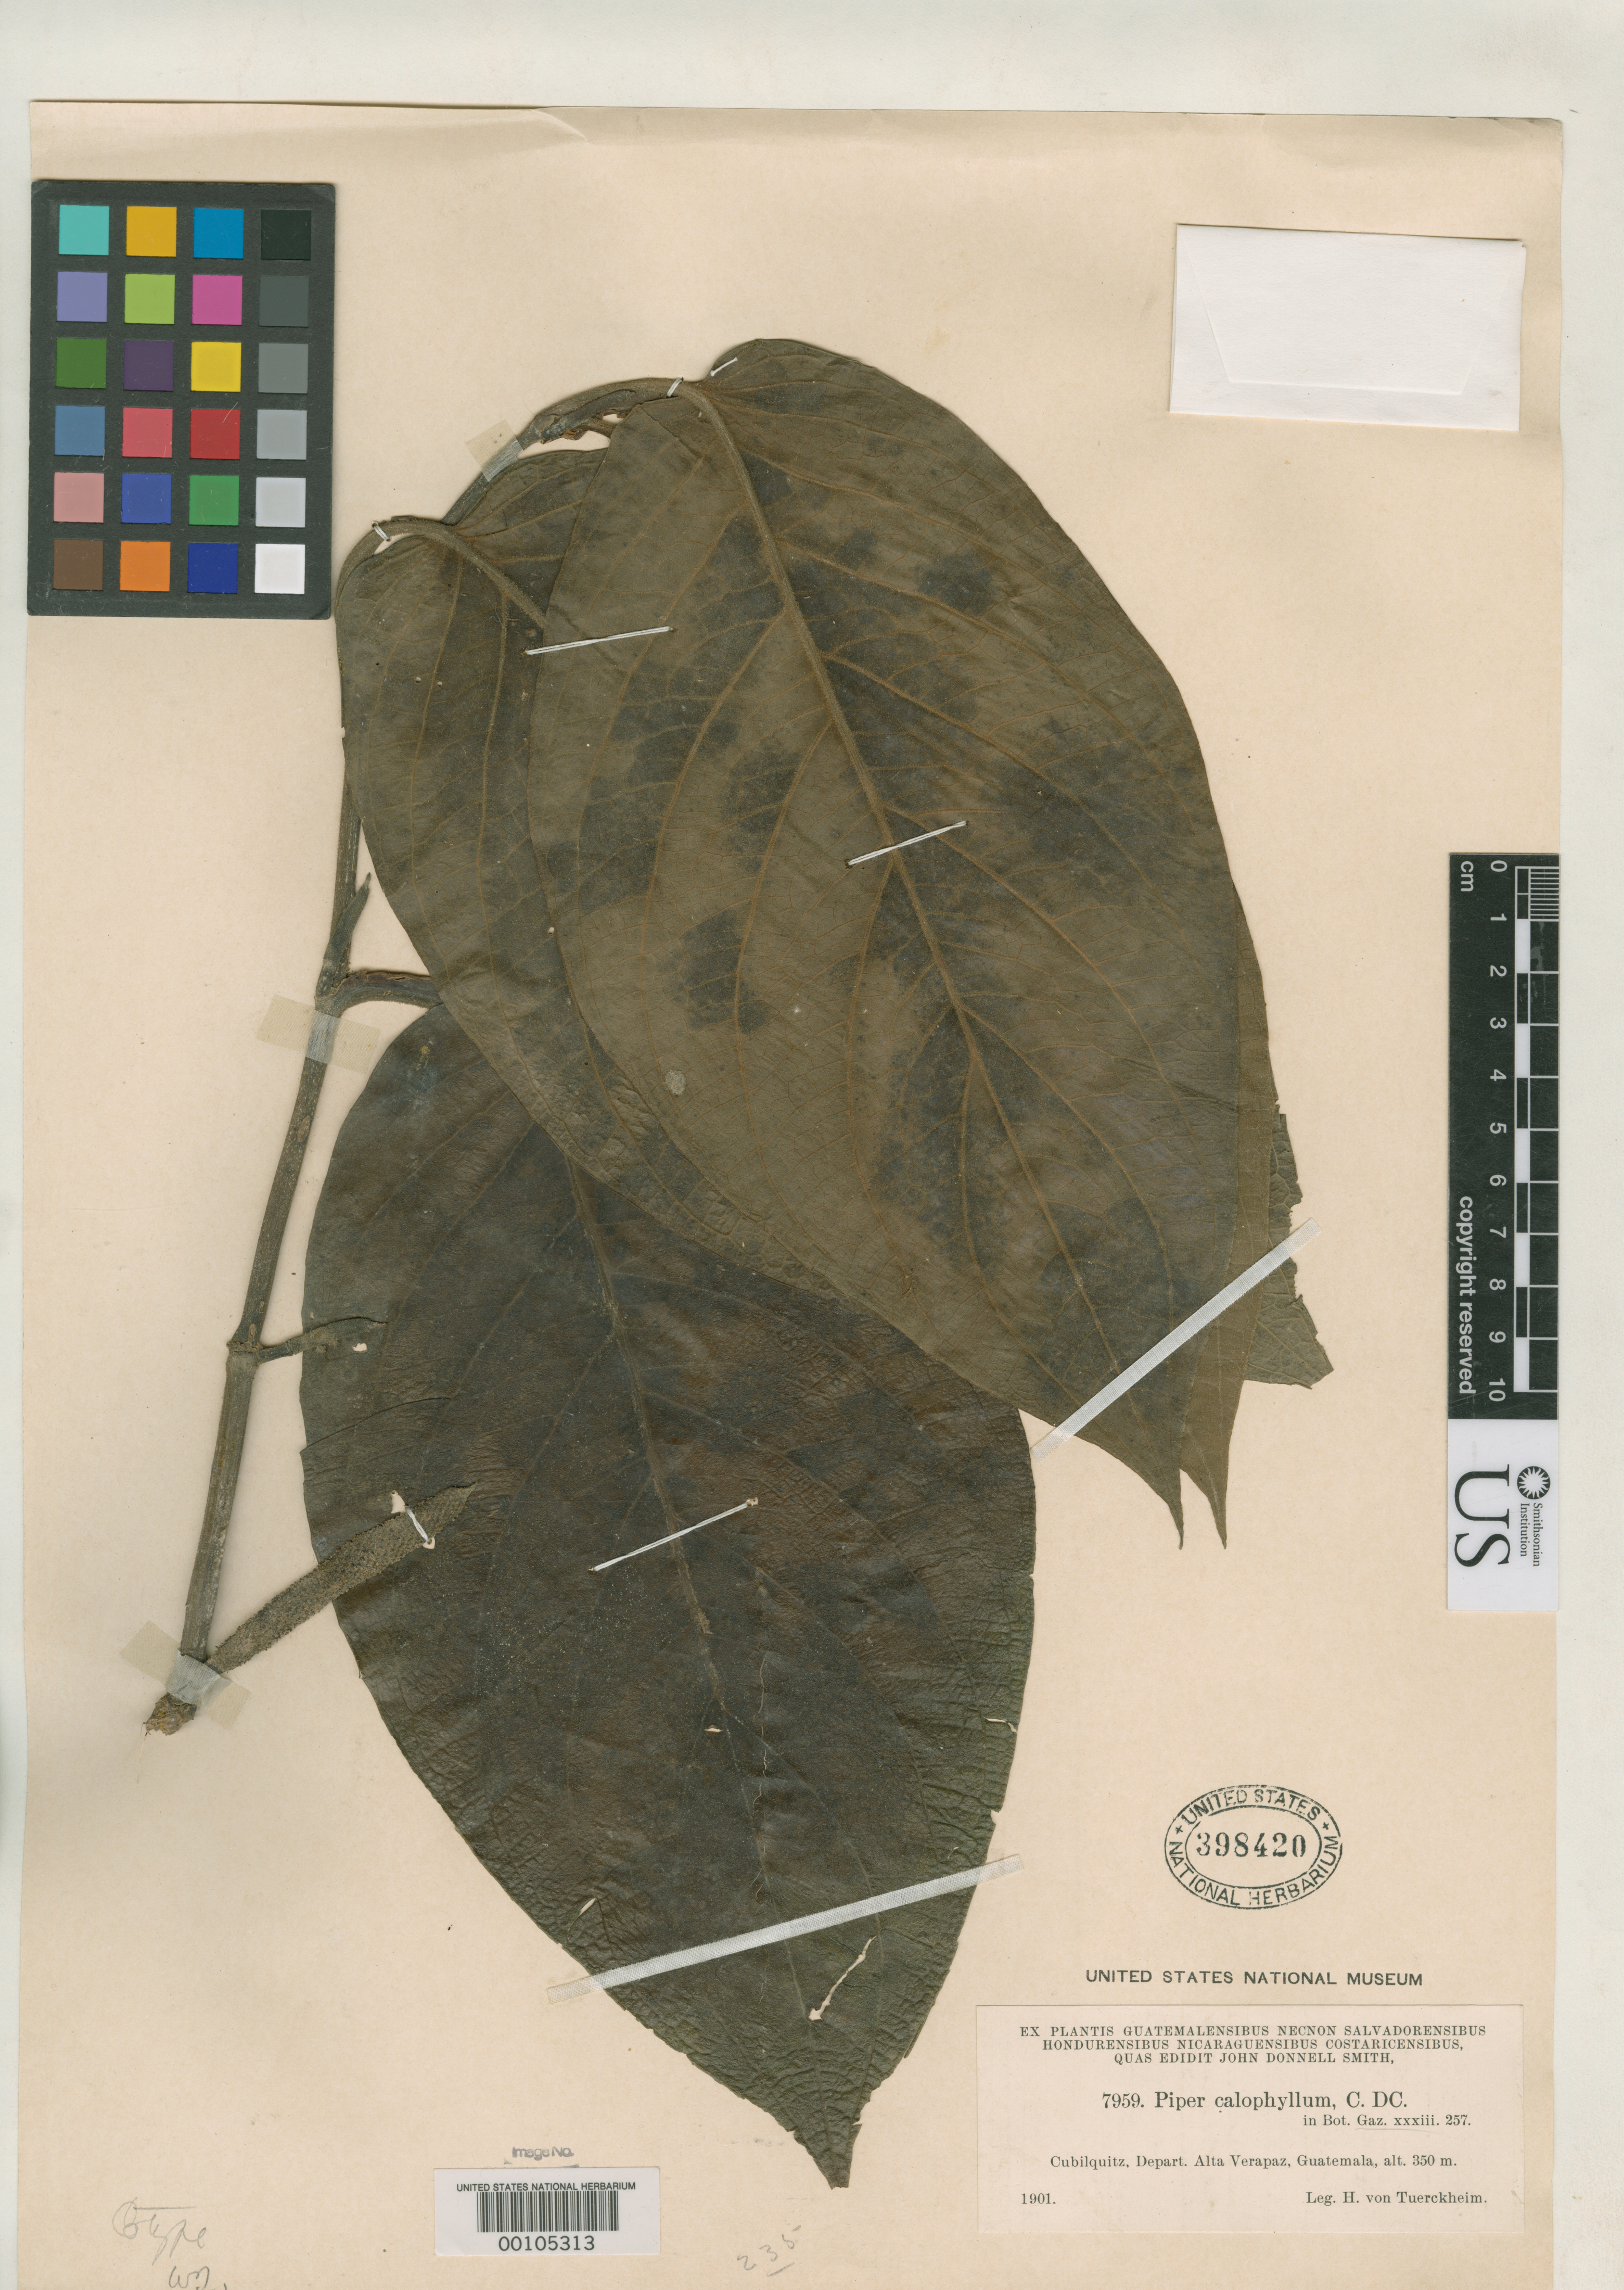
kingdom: Plantae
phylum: Tracheophyta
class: Magnoliopsida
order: Piperales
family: Piperaceae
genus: Piper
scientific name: Piper calophyllum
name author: C. DC.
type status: Isotype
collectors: H. von Türckheim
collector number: J.D.S. 7959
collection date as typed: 1901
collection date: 1901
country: Guatemala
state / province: Alta Verapaz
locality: Cubilquitz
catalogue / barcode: US 398420